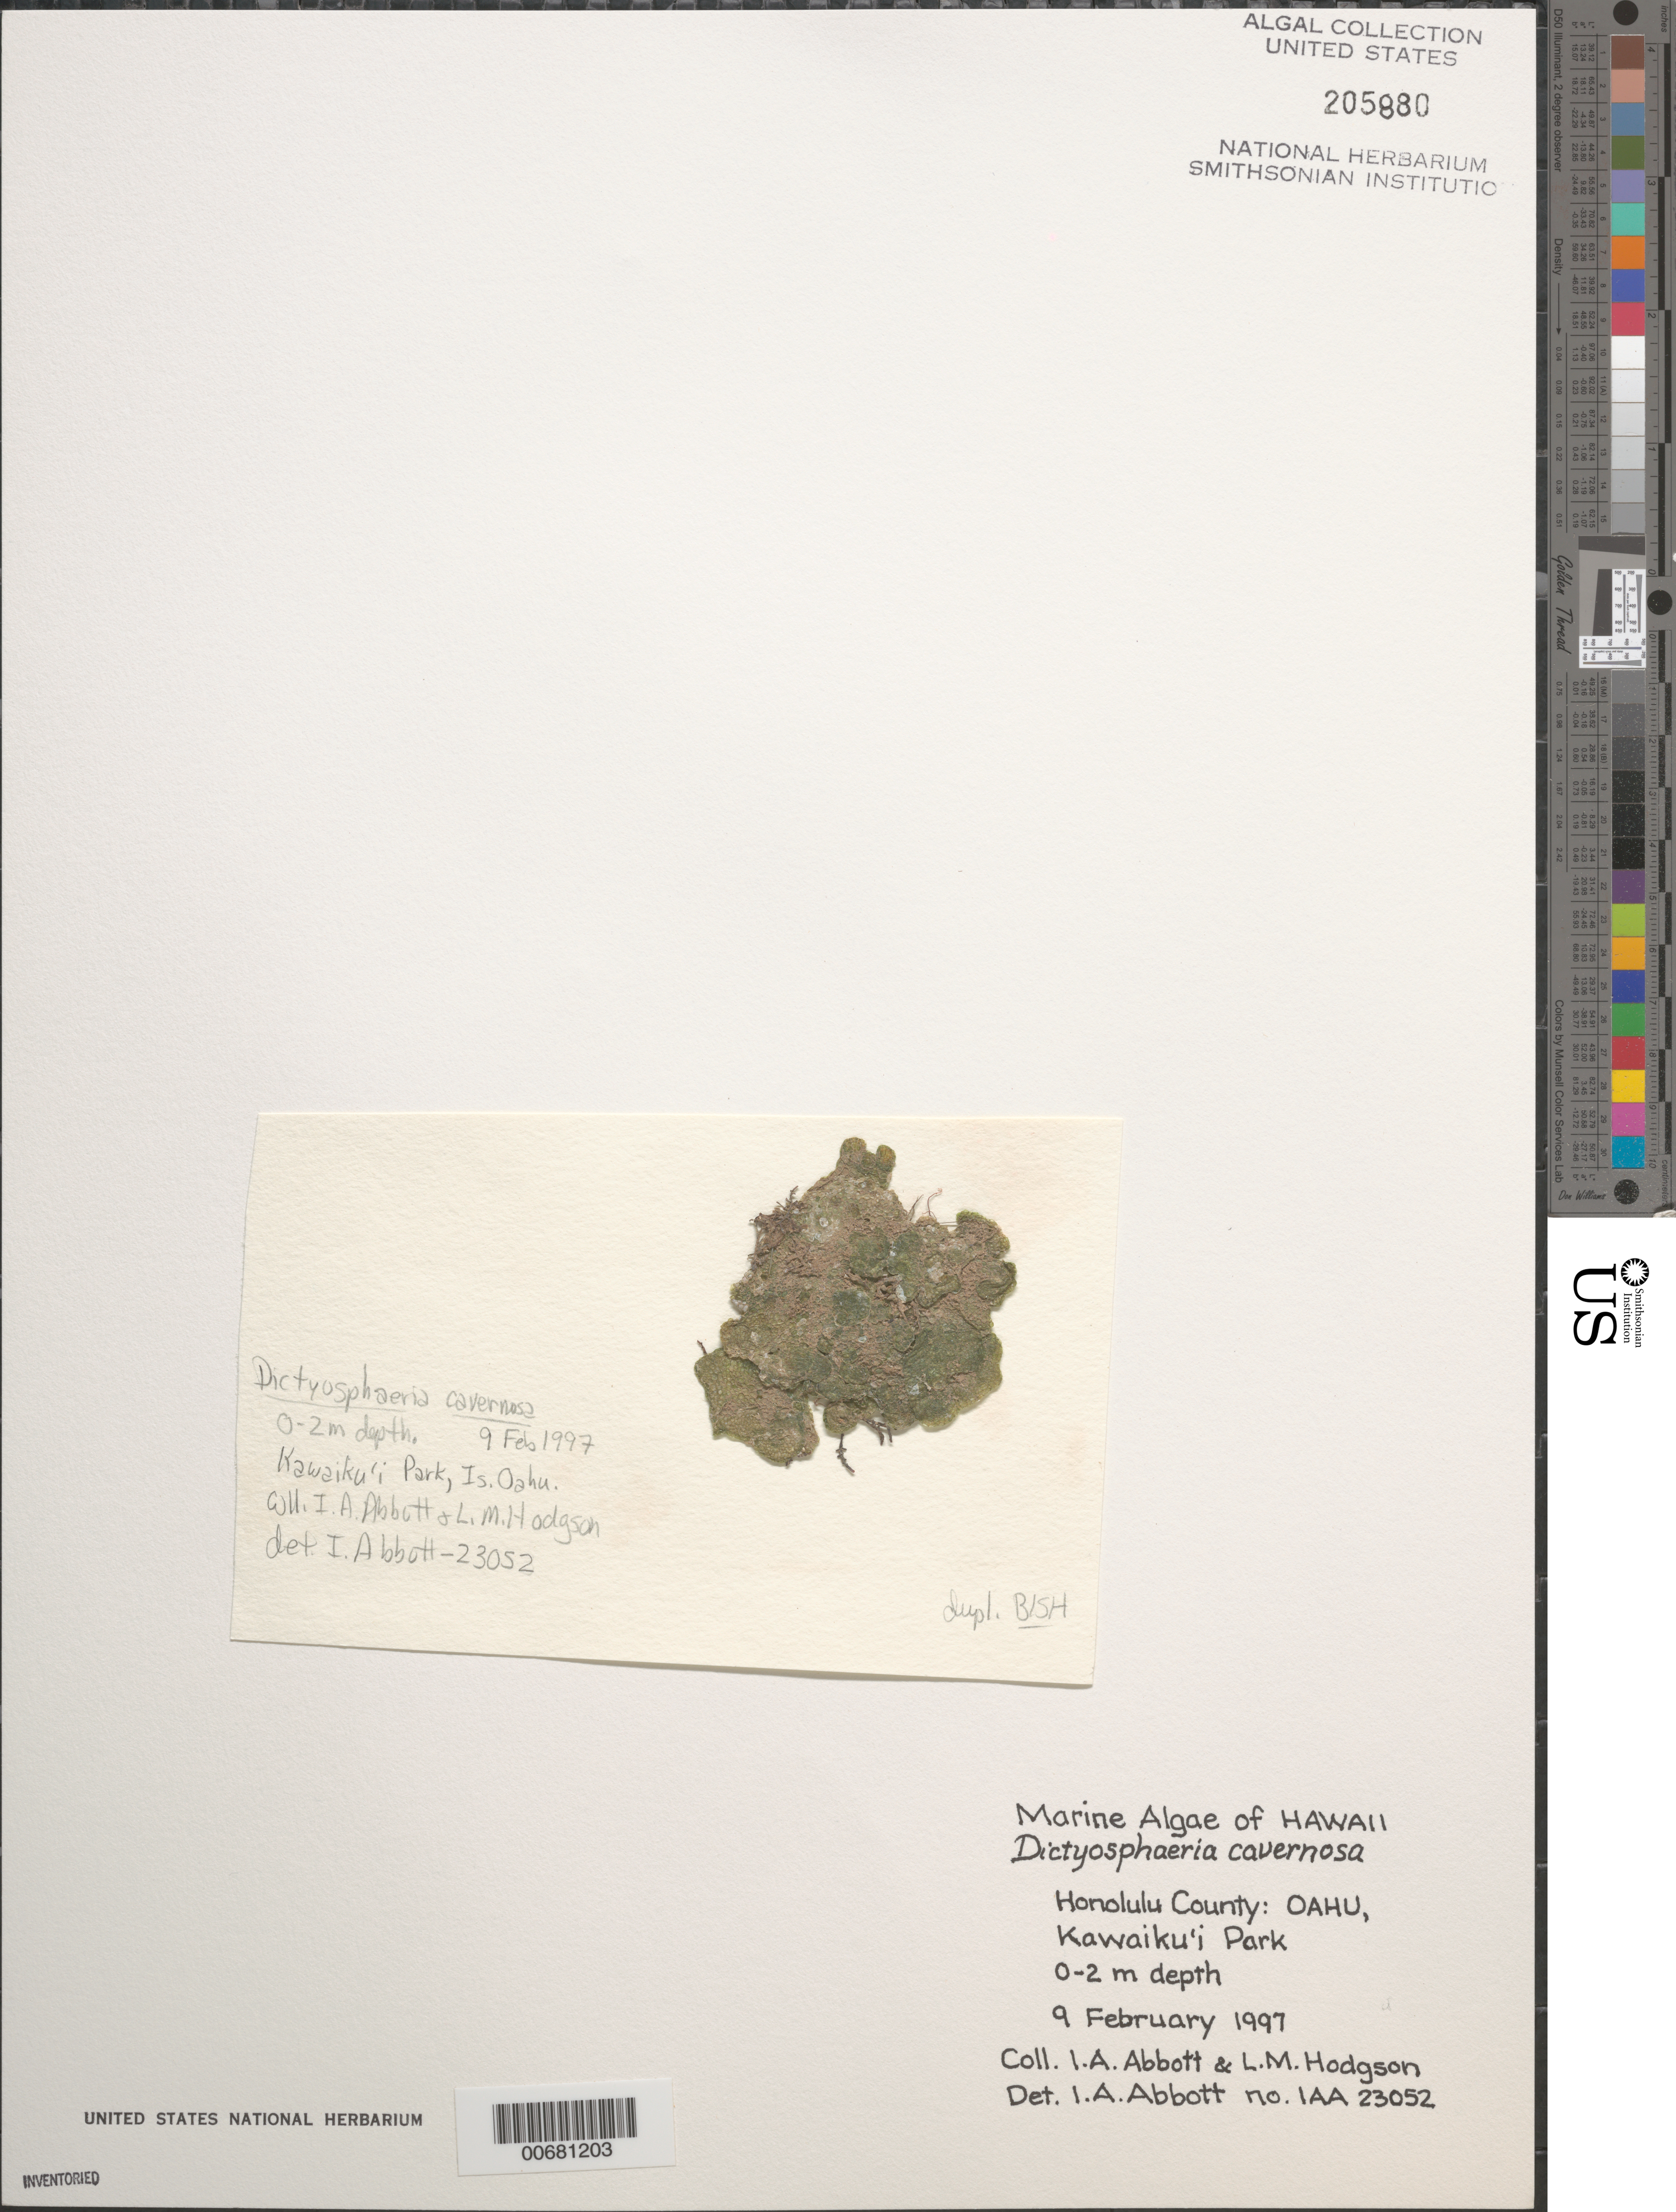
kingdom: Plantae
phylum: Chlorophyta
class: Ulvophyceae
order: Siphonocladales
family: Siphonocladaceae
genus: Dictyosphaeria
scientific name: Dictyosphaeria cavernosa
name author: (Forssk.) Børgesen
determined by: Abbott, Isabella A.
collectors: I. A. Abbott & L. M. Hodgson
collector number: IAA 23052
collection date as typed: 09 Feb 1997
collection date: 1997-02-09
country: United States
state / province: Hawaii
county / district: Honolulu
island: Oahu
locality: Kawaiku'i Park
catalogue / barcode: US 205880